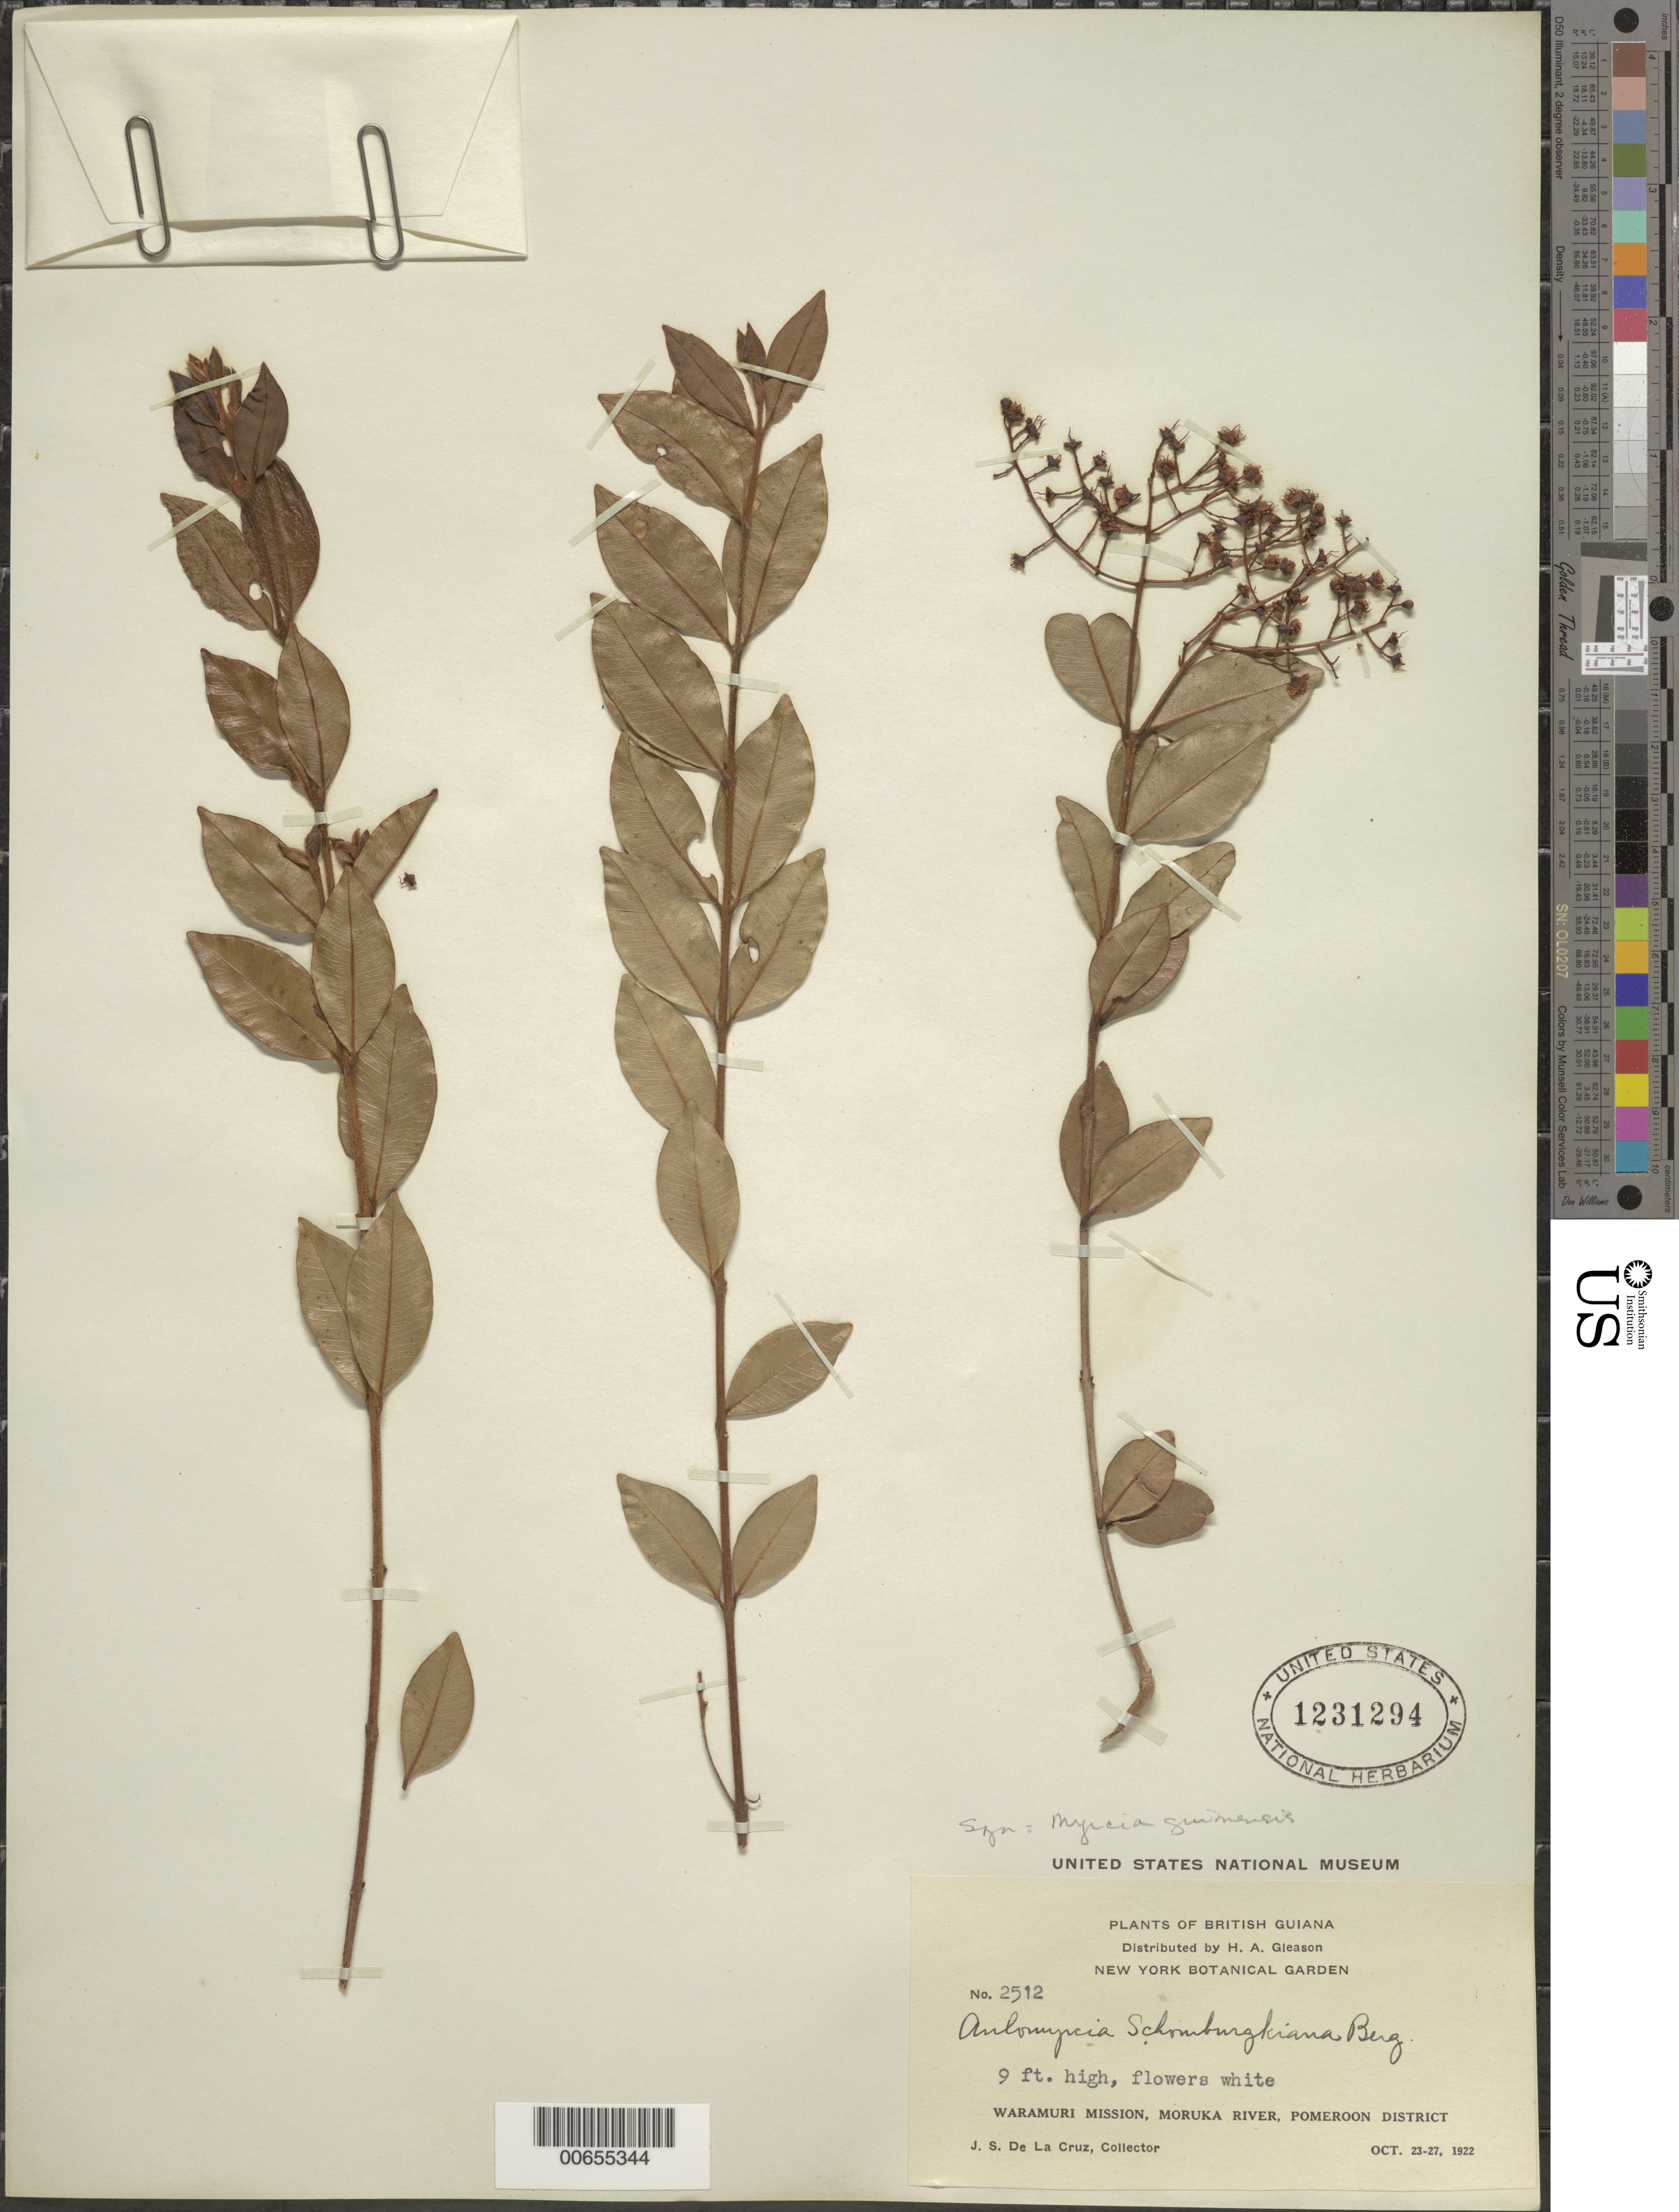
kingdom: Plantae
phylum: Tracheophyta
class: Magnoliopsida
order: Myrtales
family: Myrtaceae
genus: Myrcia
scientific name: Myrcia guianensis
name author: (Aubl.) DC.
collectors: J. S. de la Cruz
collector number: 2512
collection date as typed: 23-Oct-22 to 27-Oct-22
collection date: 1922-10-23/1922-10-27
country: Guyana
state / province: Pomeroon-Supenaam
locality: Waramuri Mission, Moruka R., Pomeroon Dist.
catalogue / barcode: US 1231294